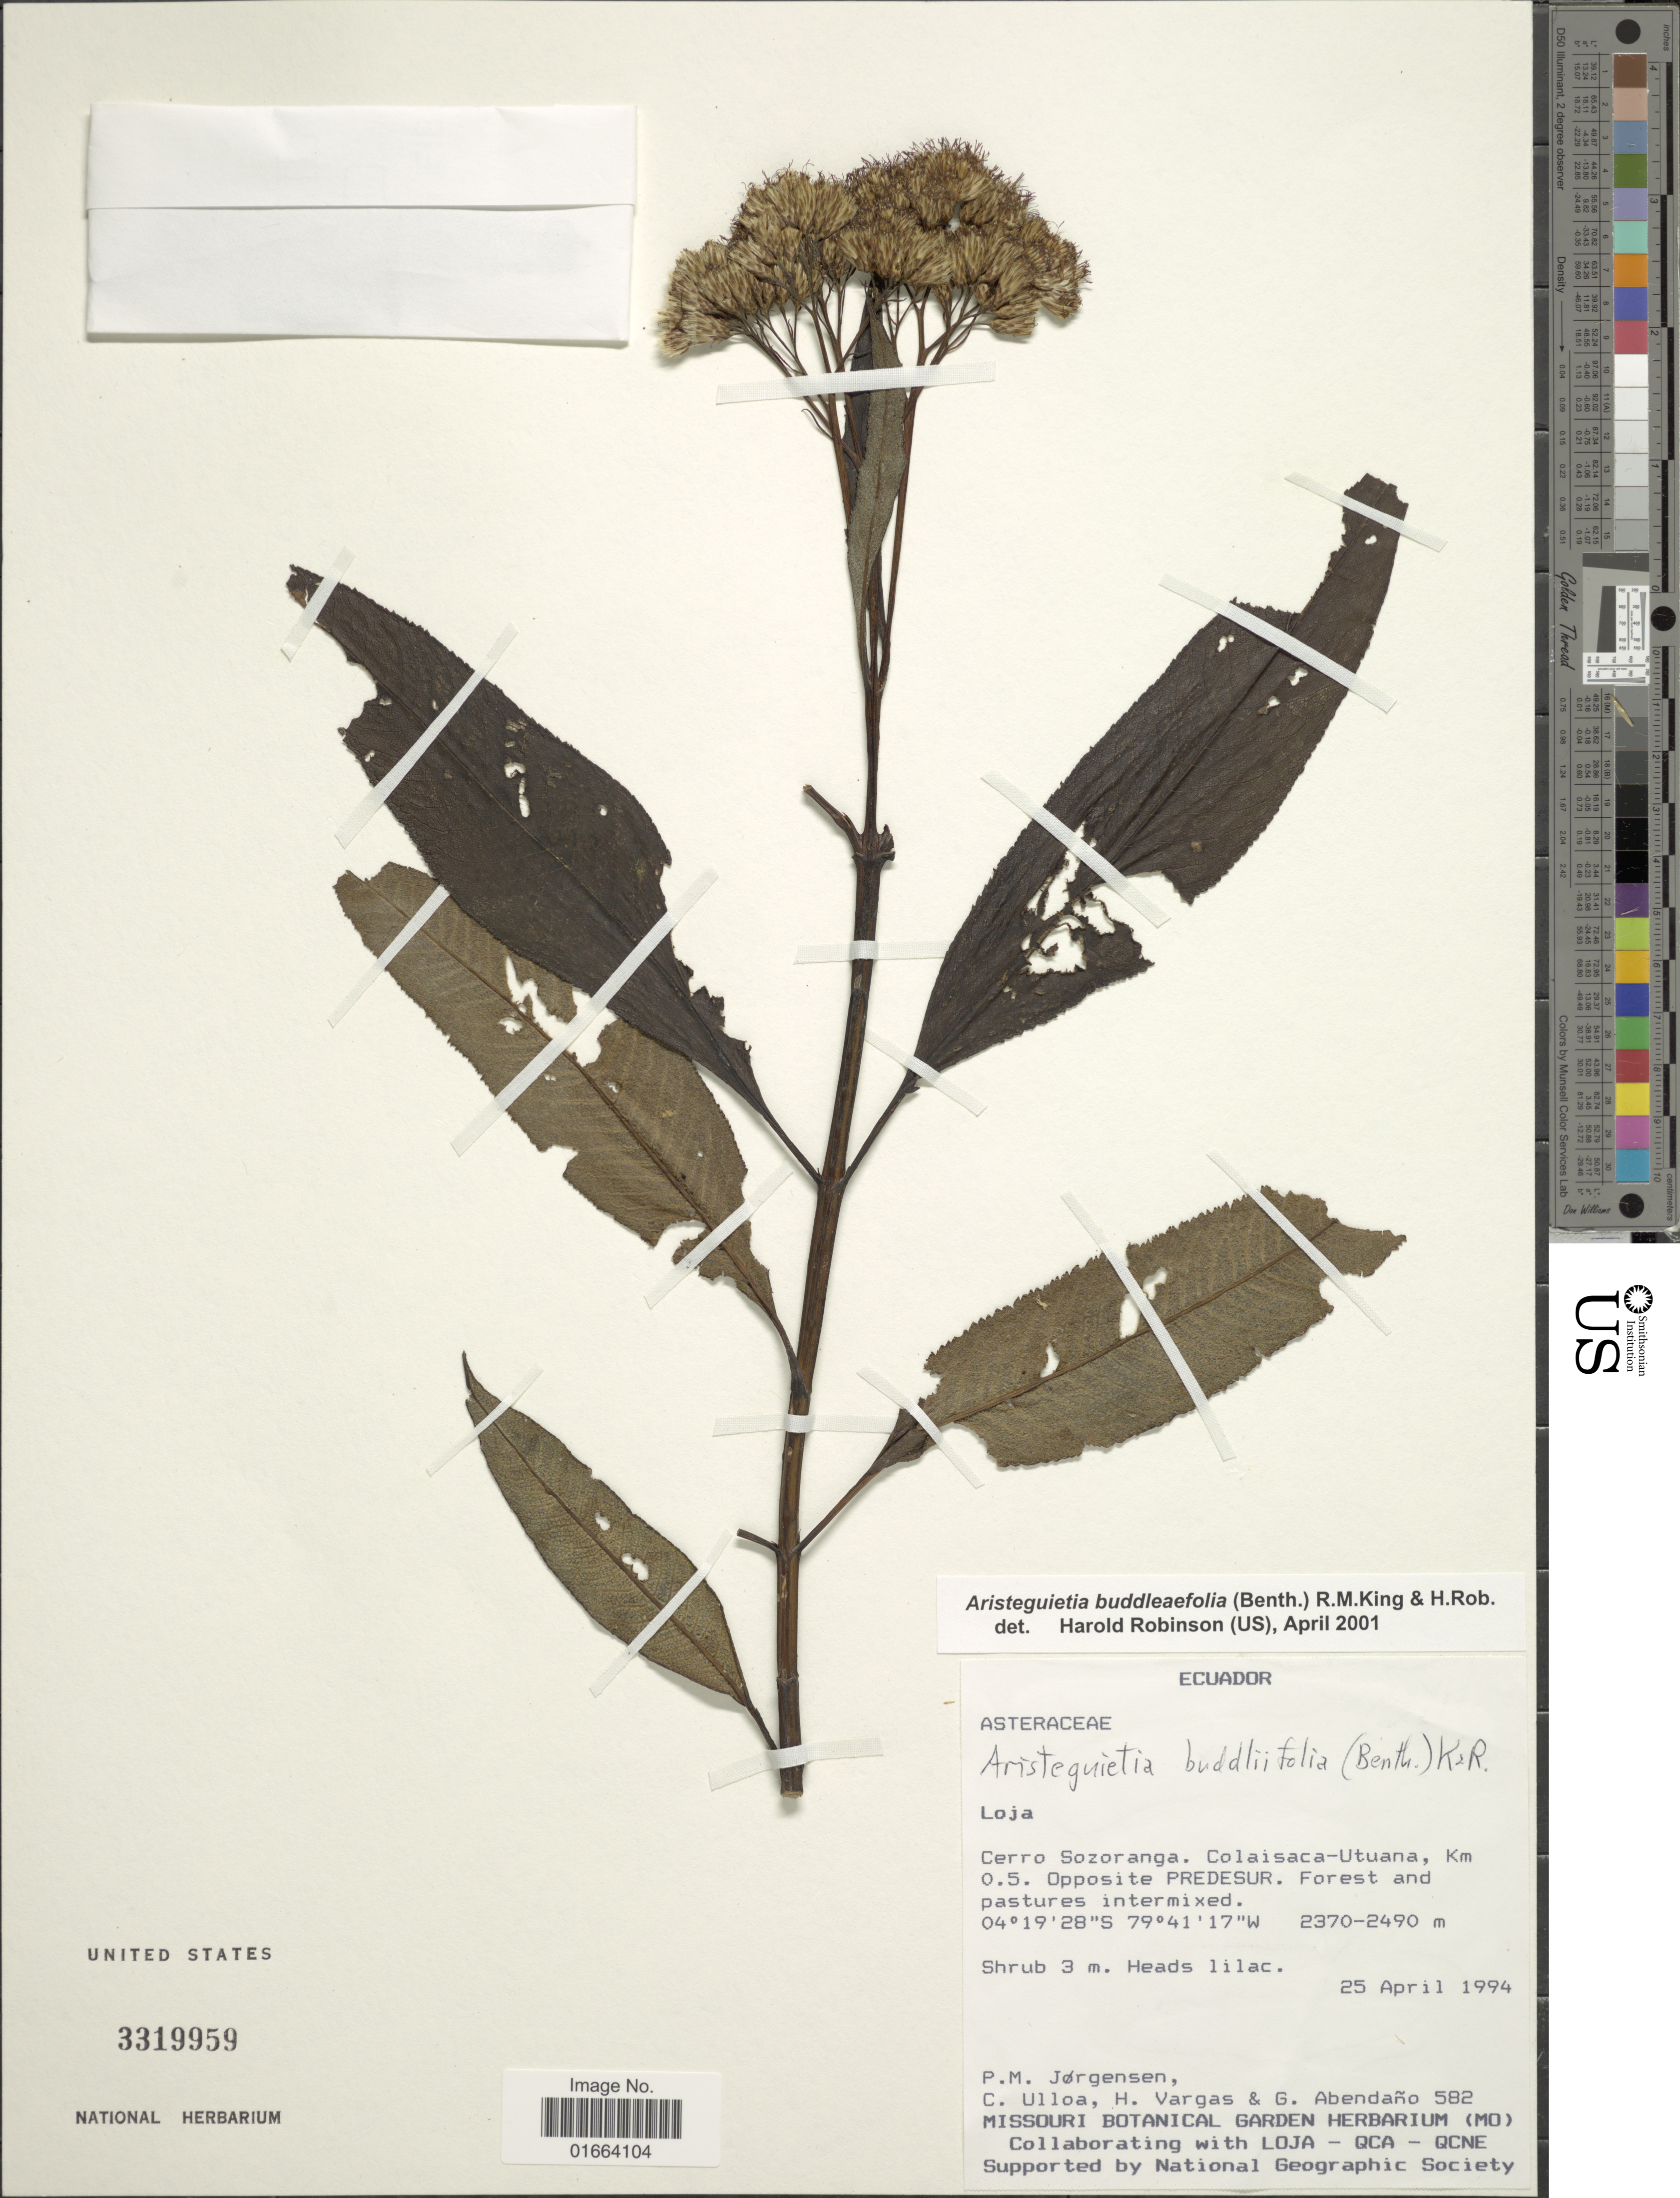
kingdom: Plantae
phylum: Tracheophyta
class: Magnoliopsida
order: Asterales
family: Asteraceae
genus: Aristeguietia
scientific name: Aristeguietia buddleaefolia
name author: (Benth.) R.M. King & H. Rob.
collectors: P. Jørgensen, C. Ulloa & G. Abendaño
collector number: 582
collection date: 1994-04-25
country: Ecuador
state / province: Loja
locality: Cerro Sozoranga. Colaisaca-Utuana, Km 0.5. Oppsotie Predesur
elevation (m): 2370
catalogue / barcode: US 3319959